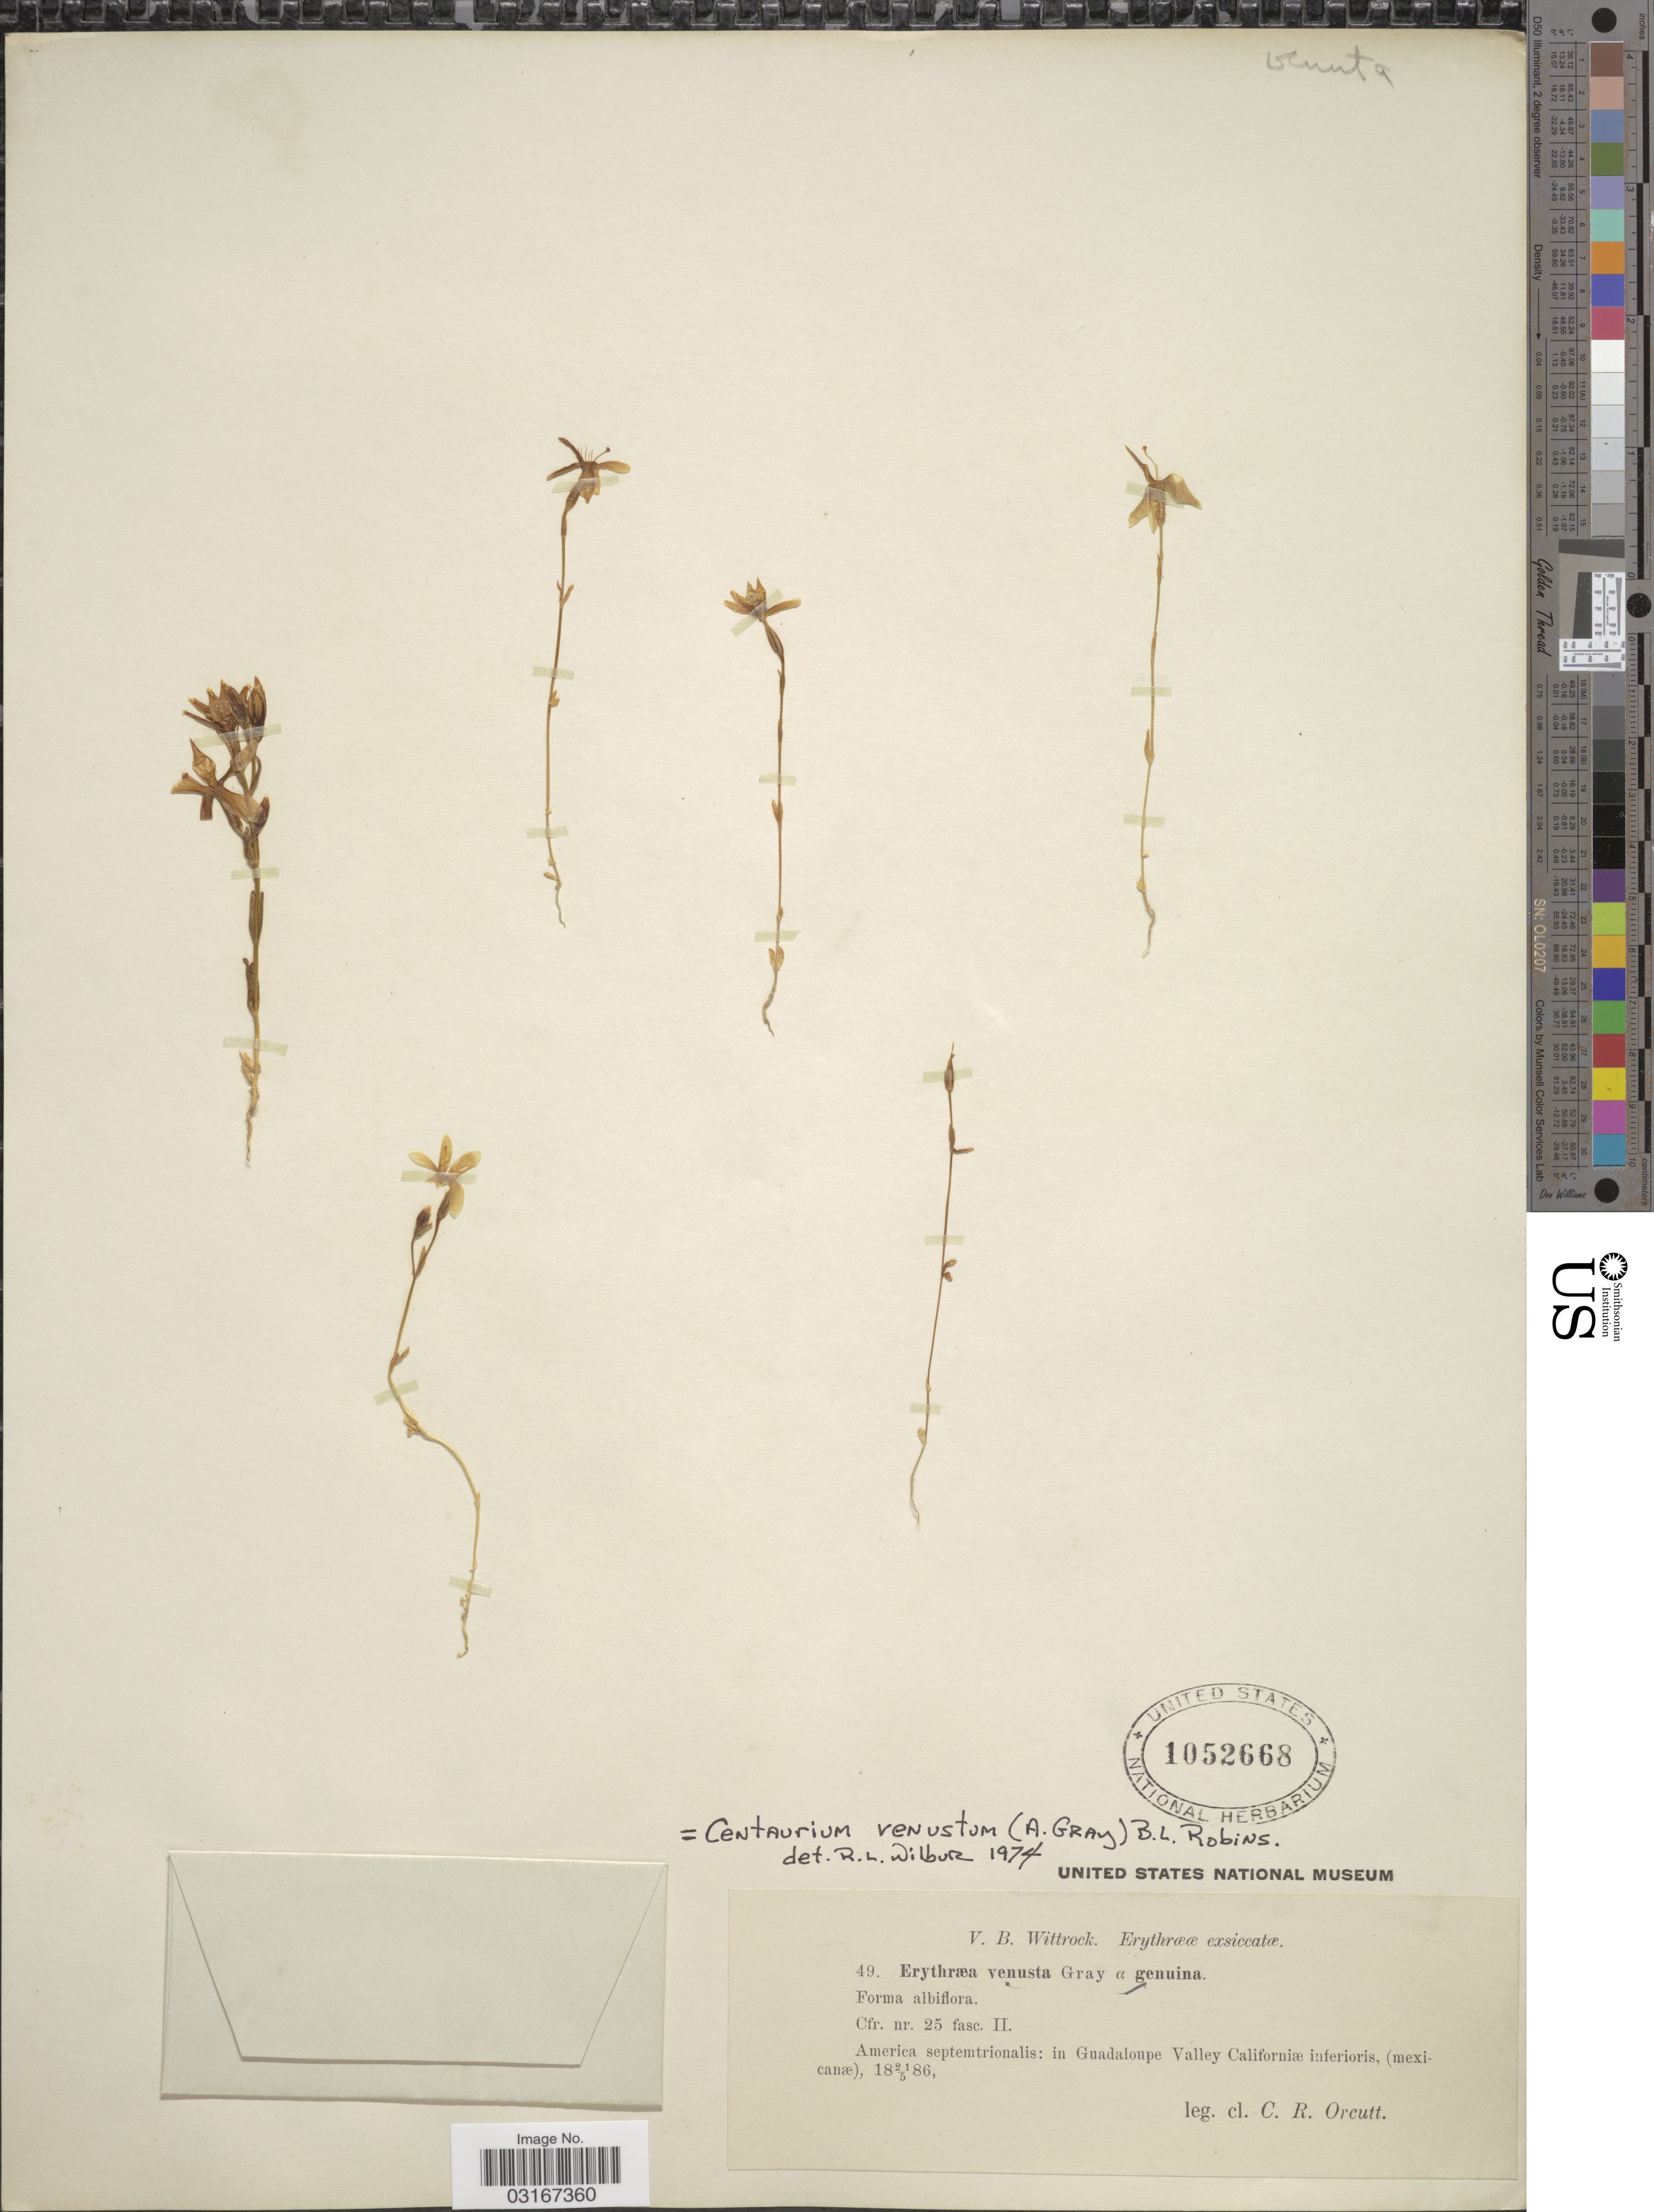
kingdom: Plantae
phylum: Tracheophyta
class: Magnoliopsida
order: Gentianales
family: Gentianaceae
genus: Centaurium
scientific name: Centaurium venustum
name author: (A. Gray) B.L. Rob.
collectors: C. R. Orcutt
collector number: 49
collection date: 1886-05-21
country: Mexico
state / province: Baja California Norte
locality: America septemtrionalis: in Guadaloupe Valley Californiæ inferioris.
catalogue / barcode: US 1052668